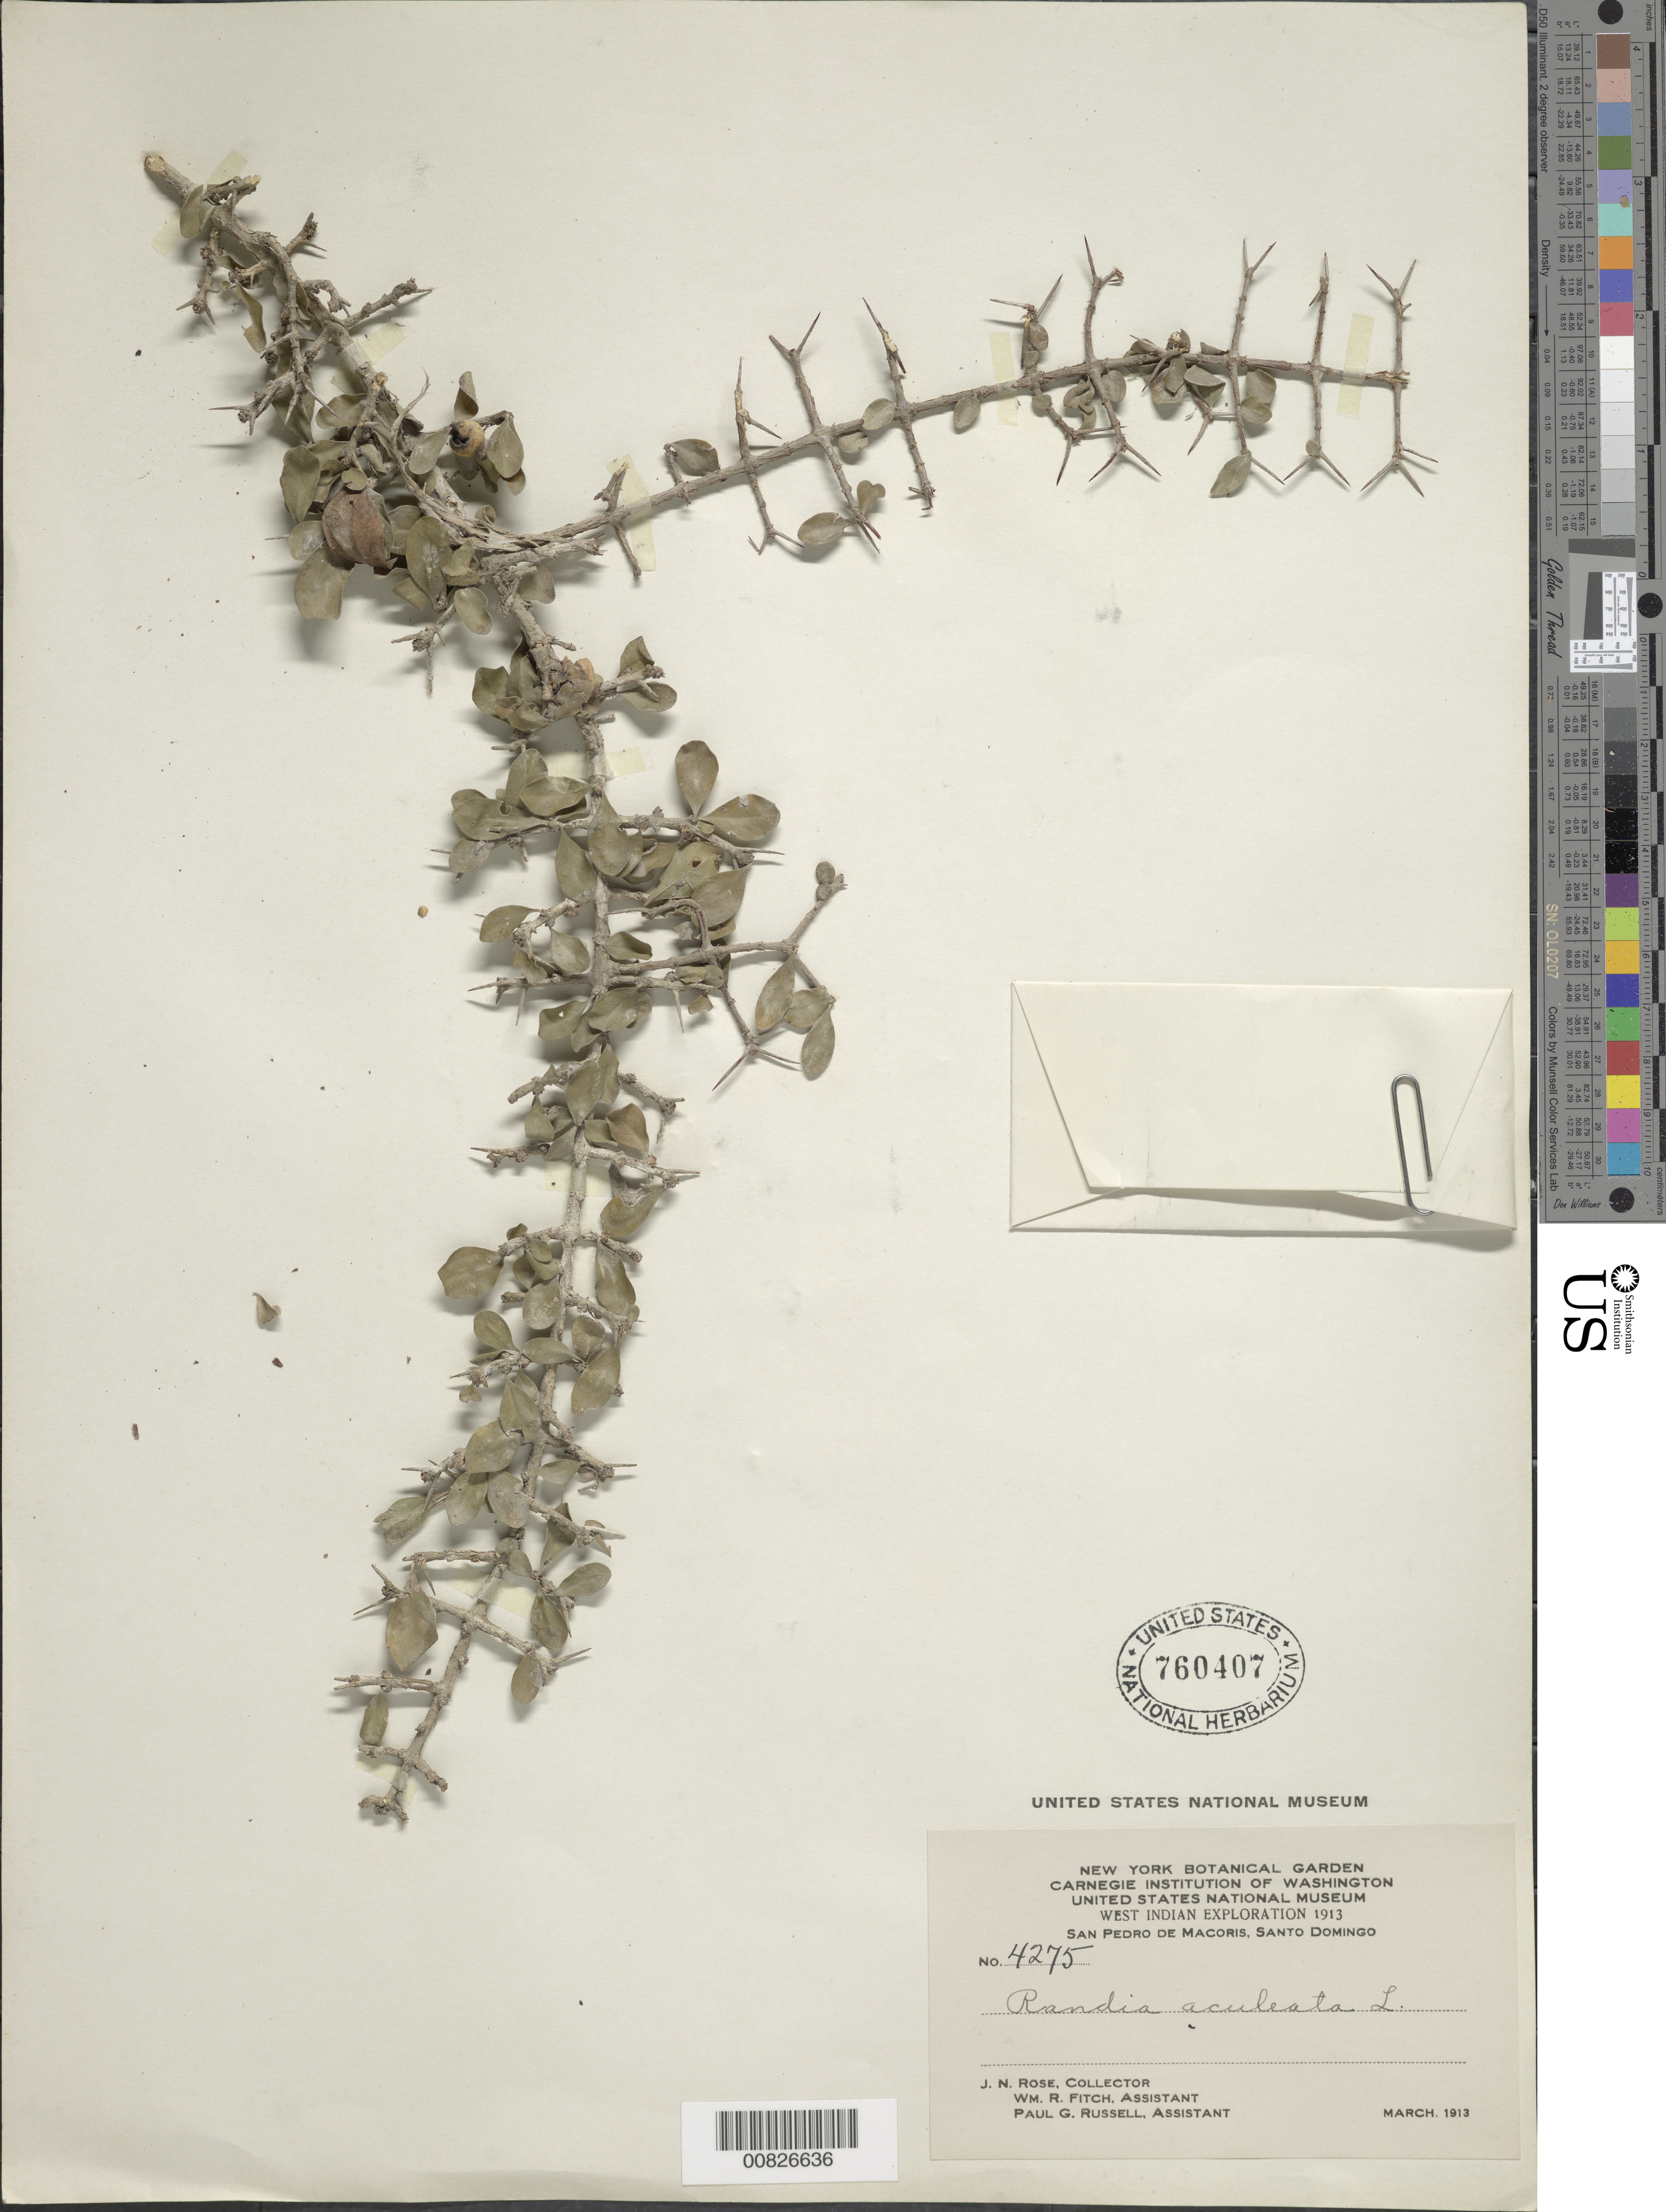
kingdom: Plantae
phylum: Tracheophyta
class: Magnoliopsida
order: Gentianales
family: Rubiaceae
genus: Randia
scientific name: Randia aculeata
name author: L.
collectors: J. N. Rose, W. R. Fitch & P. G. Russell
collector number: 4275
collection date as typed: Mar 1913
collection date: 1913-03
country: Dominican Republic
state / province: San Pedro de Macoris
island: Hispaniola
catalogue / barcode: US 760407